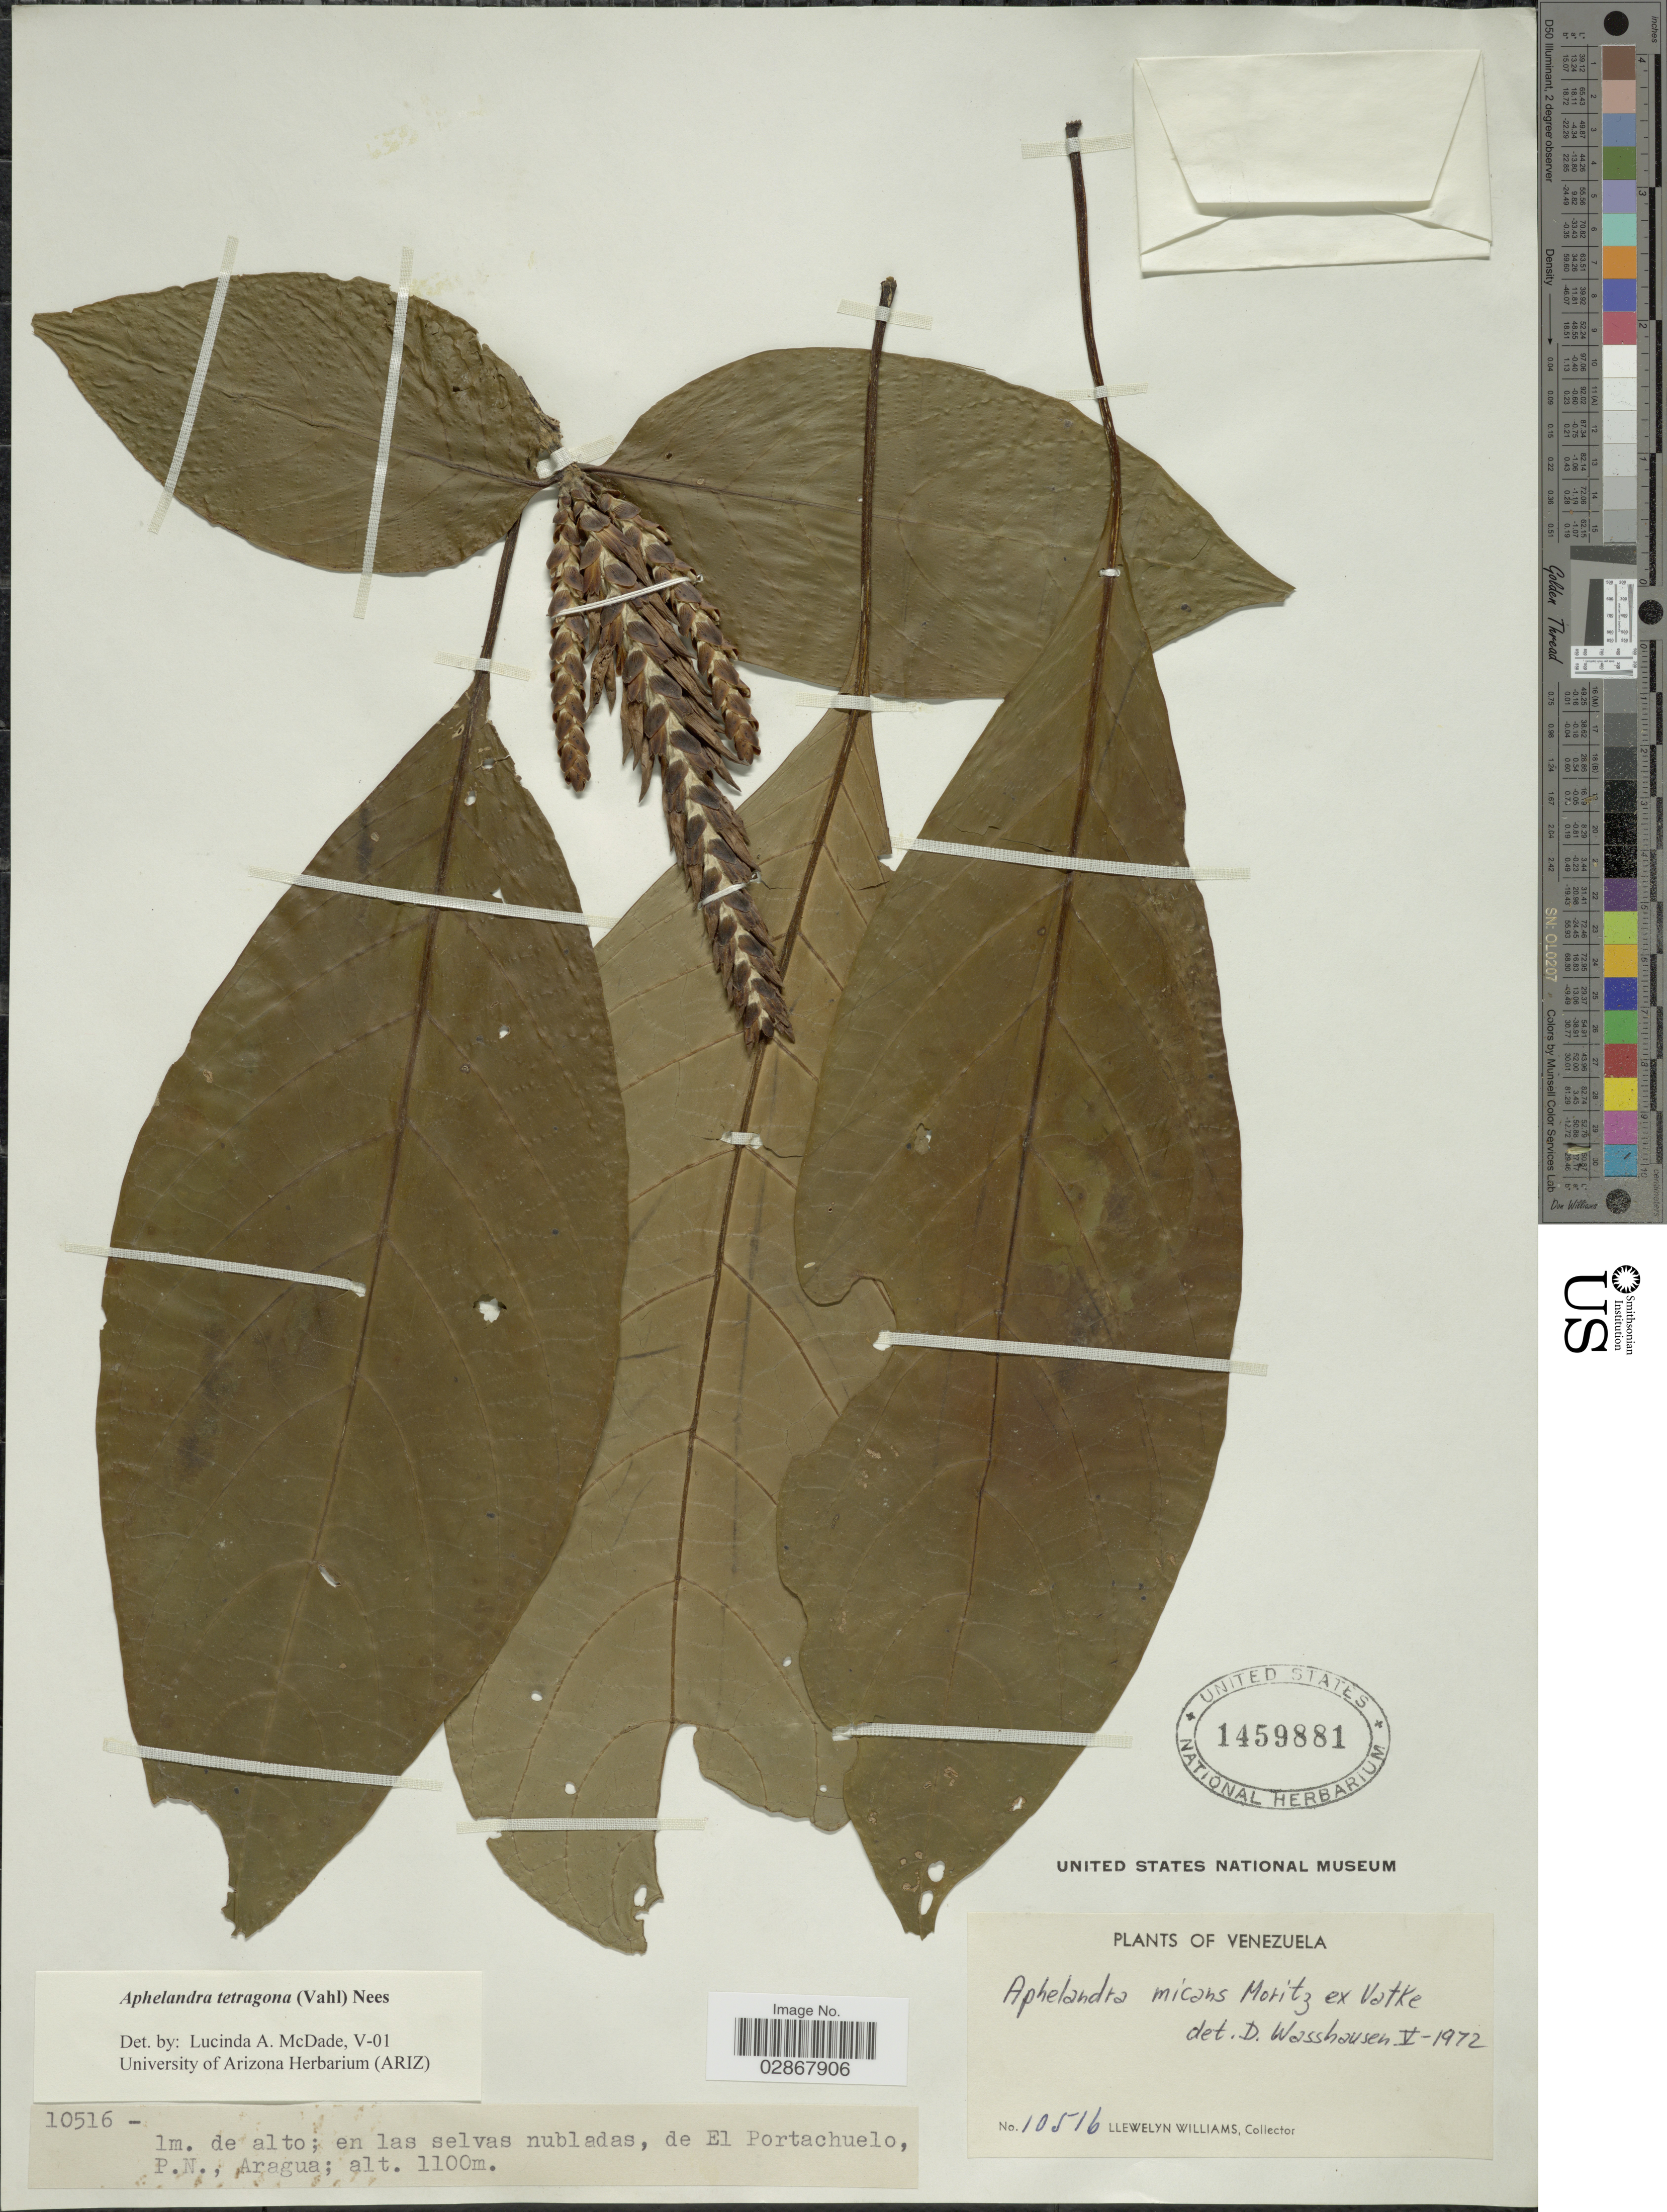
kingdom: Plantae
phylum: Tracheophyta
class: Magnoliopsida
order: Lamiales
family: Acanthaceae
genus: Aphelandra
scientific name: Aphelandra tetragona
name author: (Vahl) Nees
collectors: Ll. Williams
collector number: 10516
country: Venezuela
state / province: Aragua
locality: El Portachuelo, P.N.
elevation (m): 1100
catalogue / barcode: US 1459881